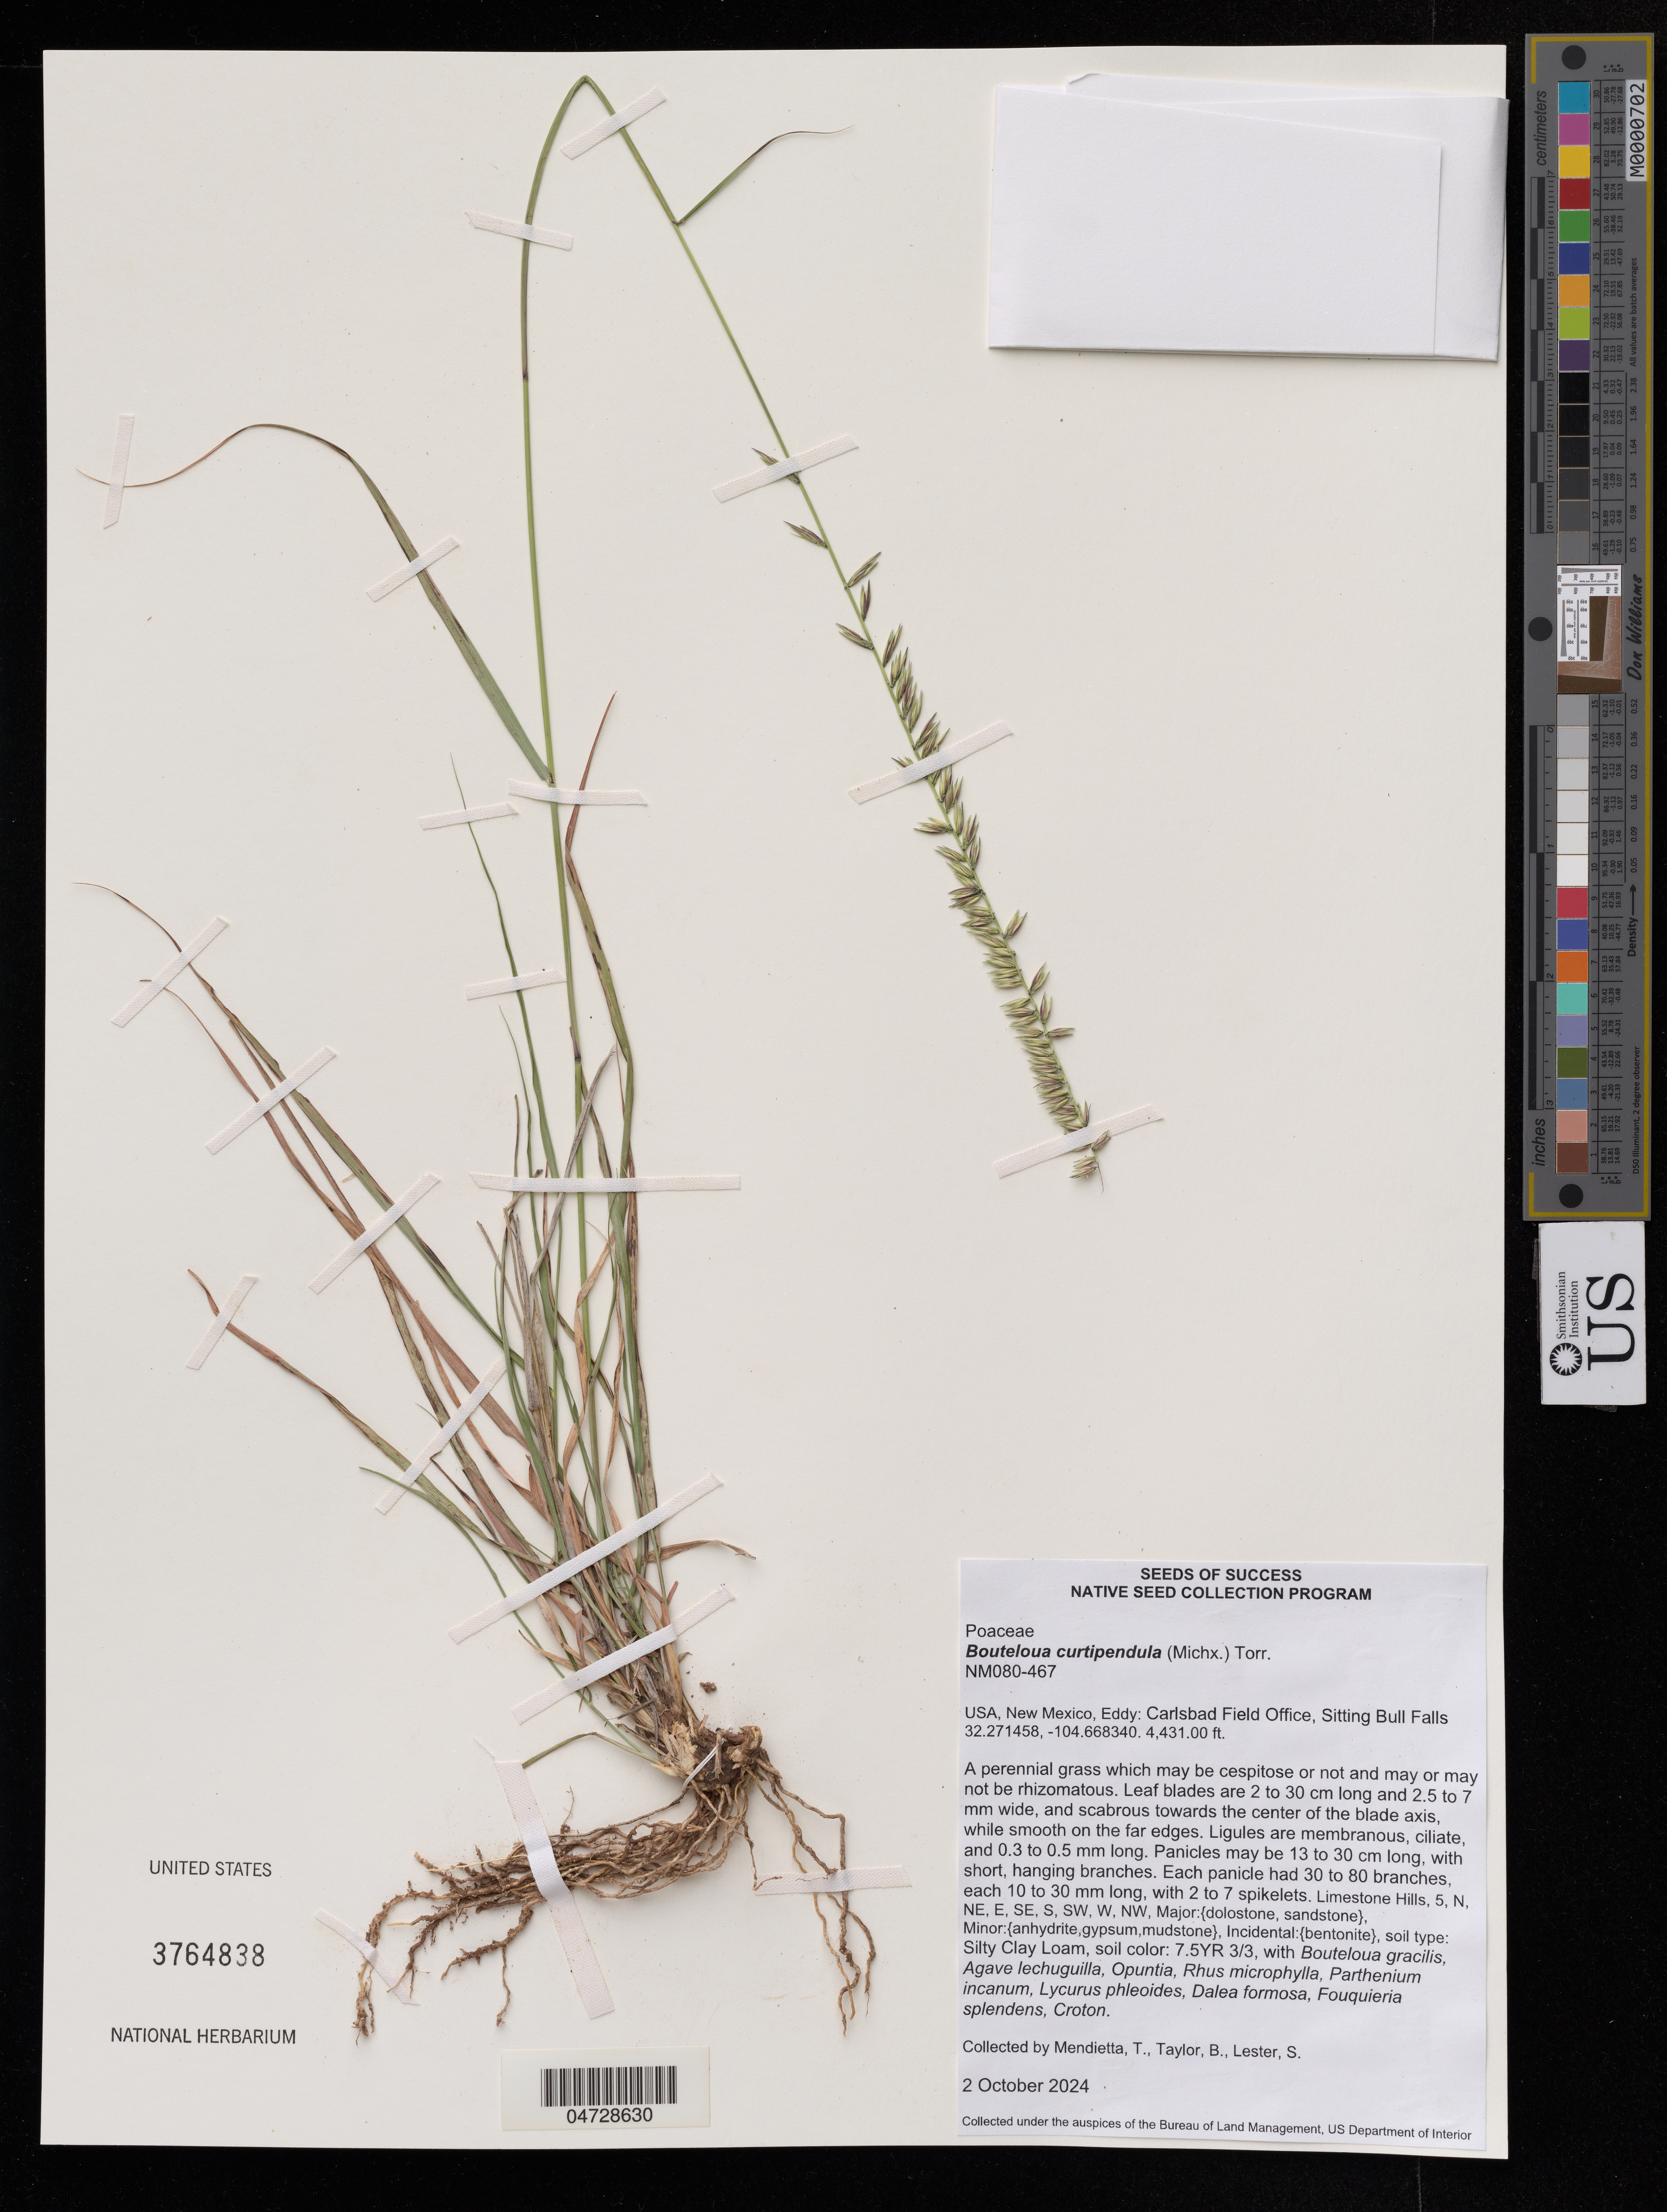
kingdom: Plantae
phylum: Tracheophyta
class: Liliopsida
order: Poales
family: Poaceae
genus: Bouteloua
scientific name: Bouteloua curtipendula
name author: (Michx.) Torr.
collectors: T. Mendietta & B. Taylor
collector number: NM080-467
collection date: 2024-10-02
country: United States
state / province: New Mexico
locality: Eddy: Carlsbad Field Office, Sitting Bull Falls.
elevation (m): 1351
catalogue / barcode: US 3764838